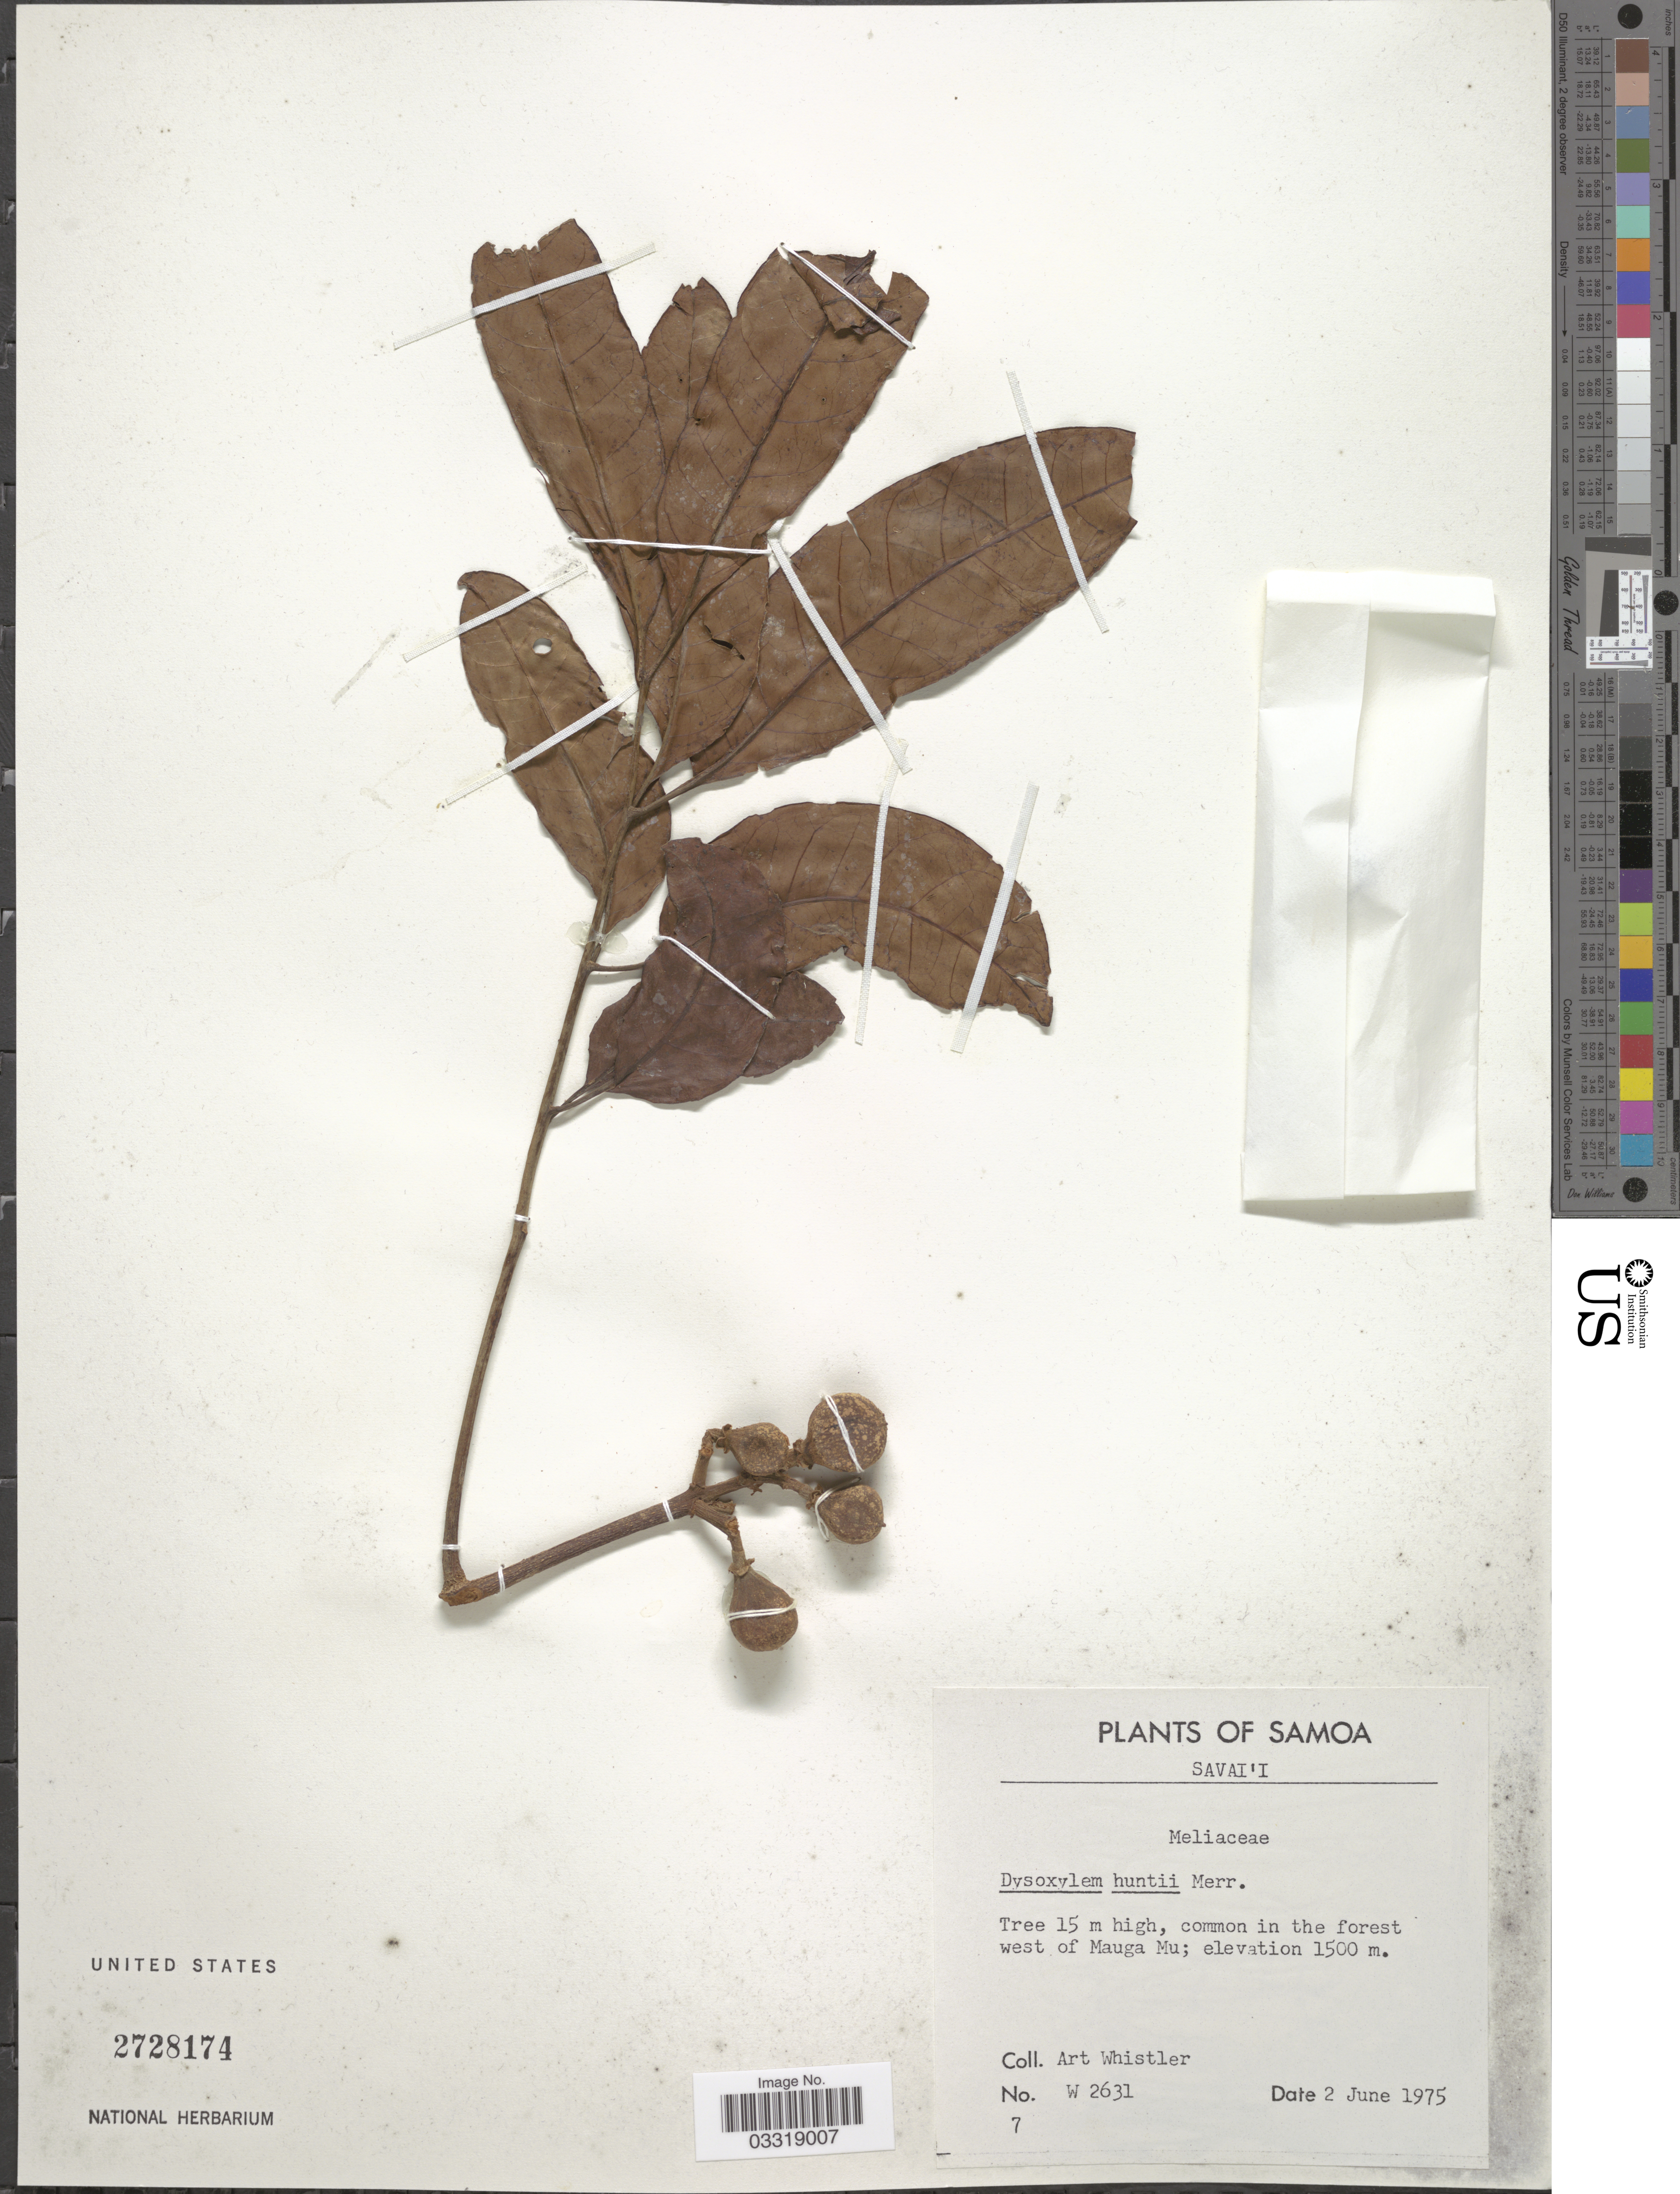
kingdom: Plantae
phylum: Tracheophyta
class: Magnoliopsida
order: Sapindales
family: Meliaceae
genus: Didymocheton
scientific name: Didymocheton huntii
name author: (Merr. ex Setch.) Harms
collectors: A. Whistler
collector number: W 2631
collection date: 1975-06-02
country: Samoa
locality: Samoa. Savai'i. West of Mauga Mu.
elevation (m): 1500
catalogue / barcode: US 2728174